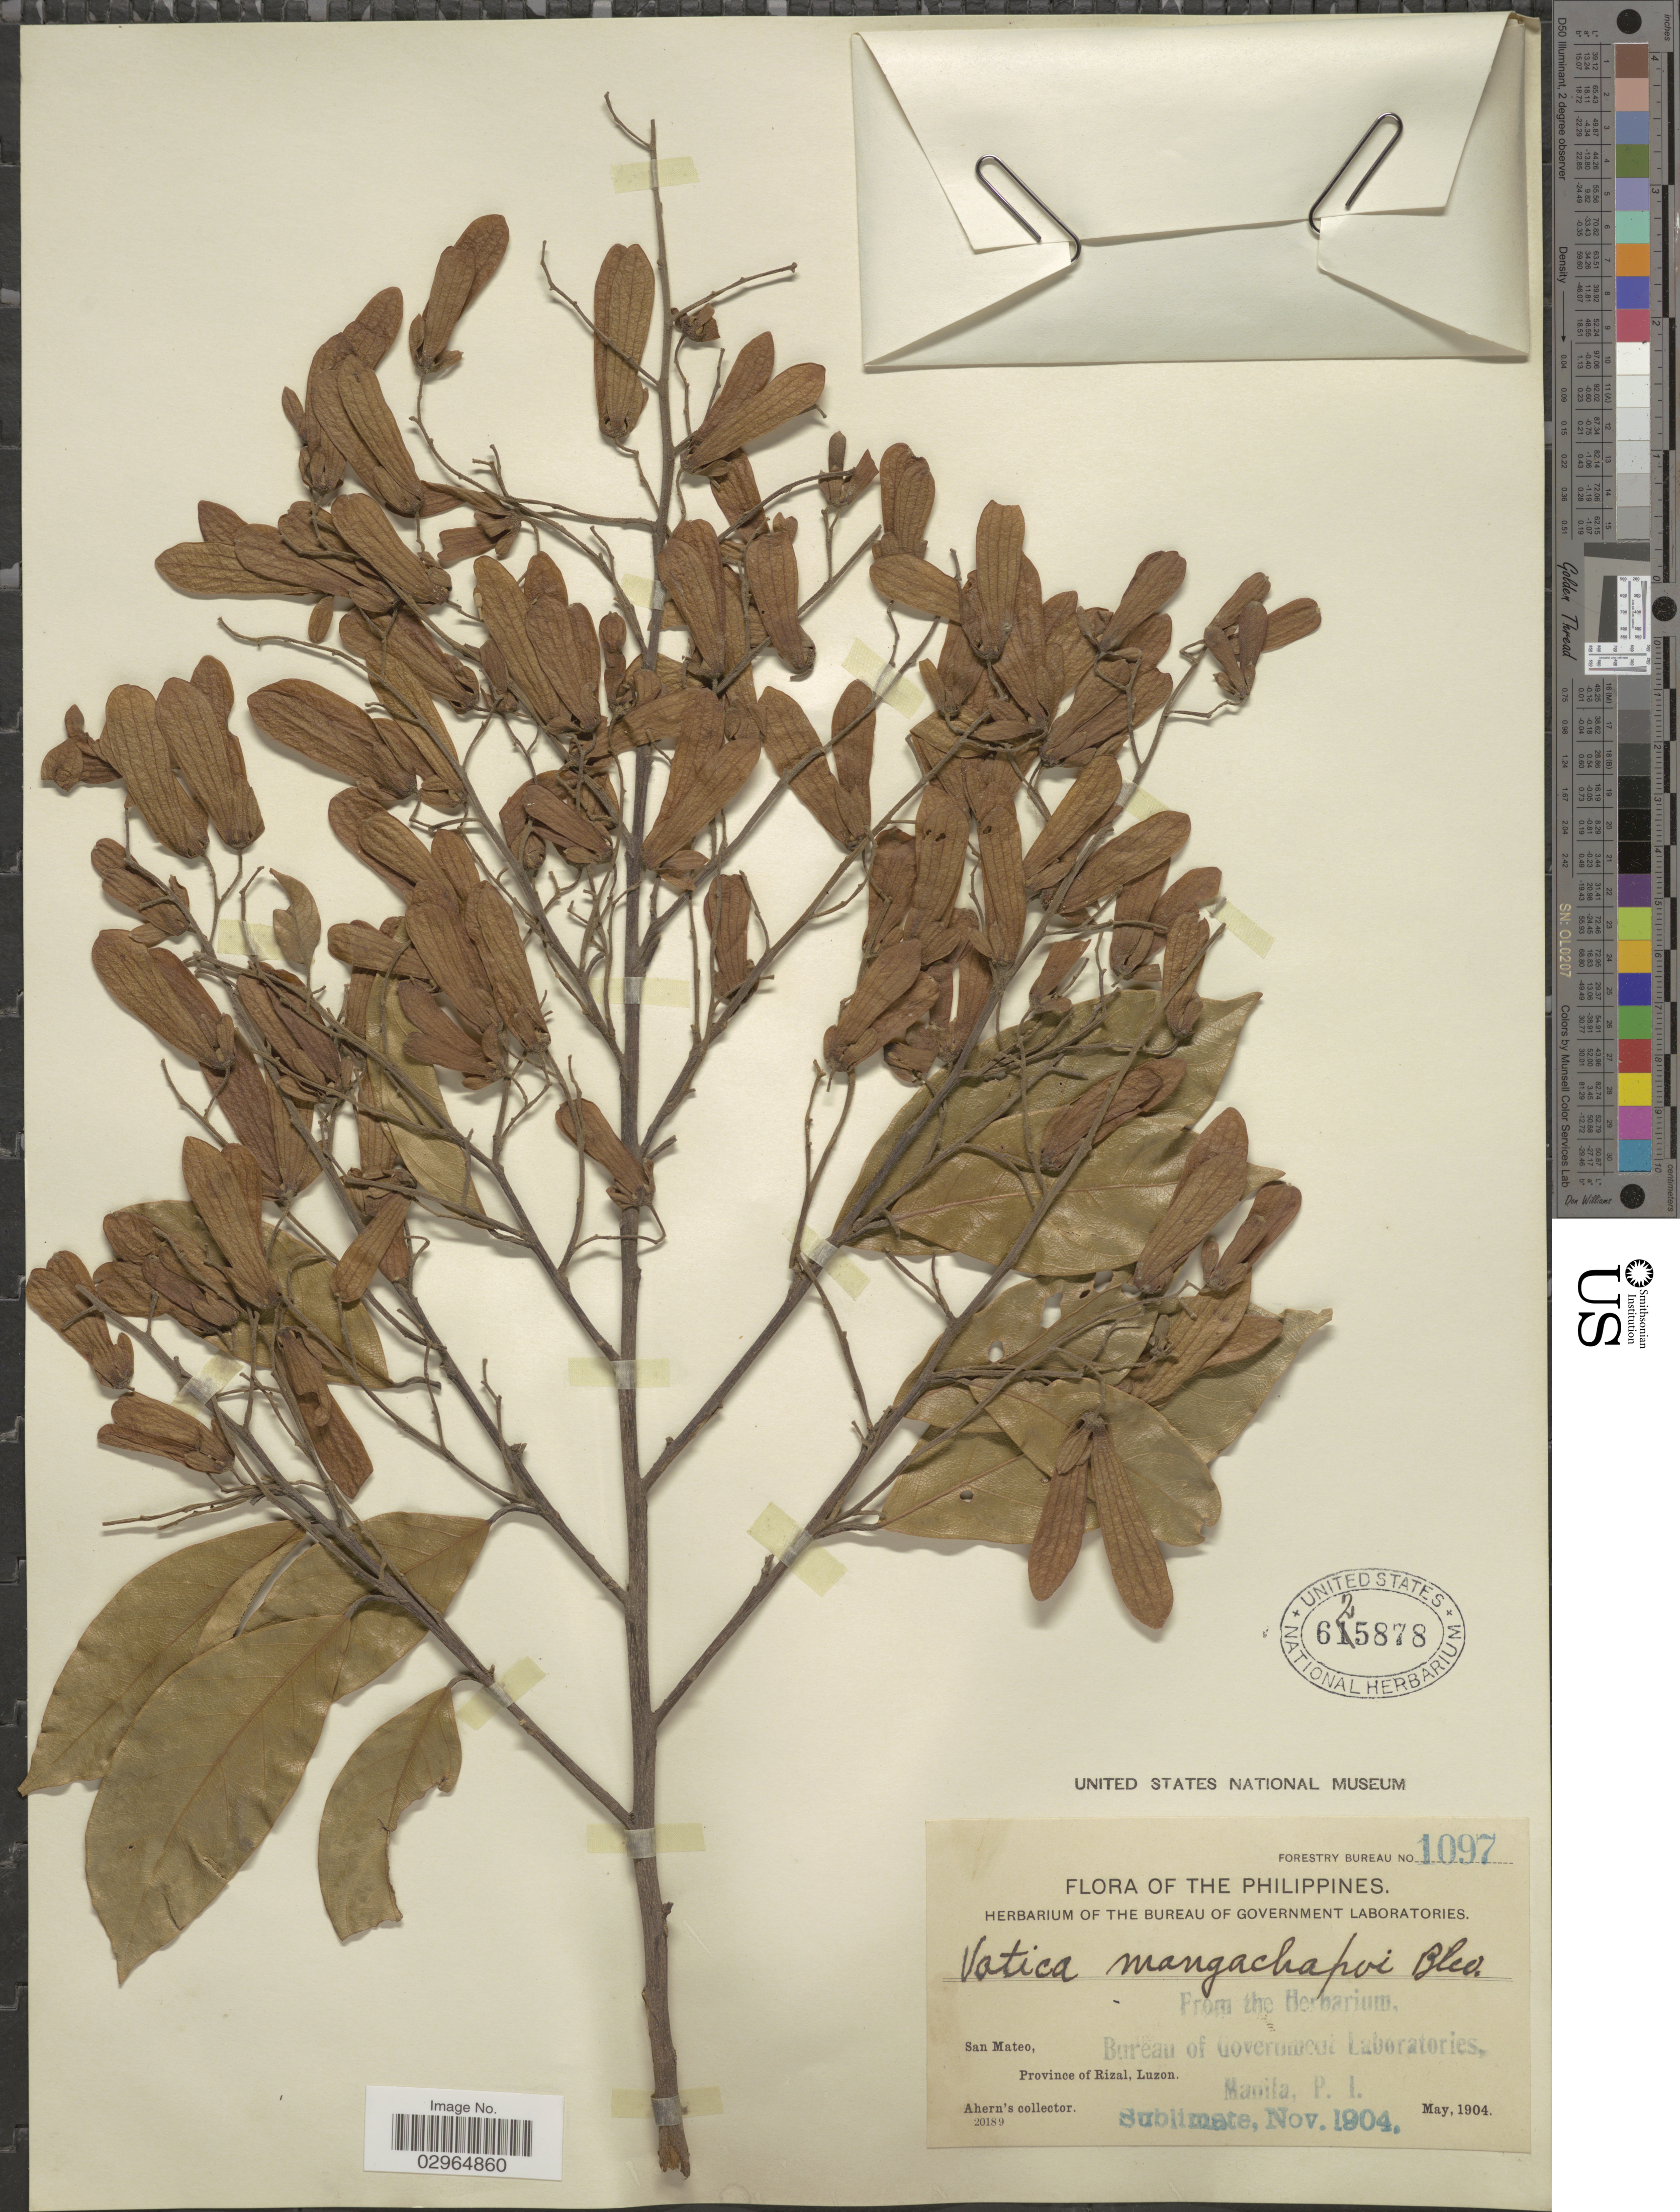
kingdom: Plantae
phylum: Tracheophyta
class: Magnoliopsida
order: Malvales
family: Dipterocarpaceae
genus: Vatica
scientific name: Vatica mangachapoi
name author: Blanco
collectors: Ahern's collector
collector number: Forestry Bureau 1097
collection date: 1904-05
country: Philippines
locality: San Mateo, Province of Rizal, Luzon.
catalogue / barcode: US 625878